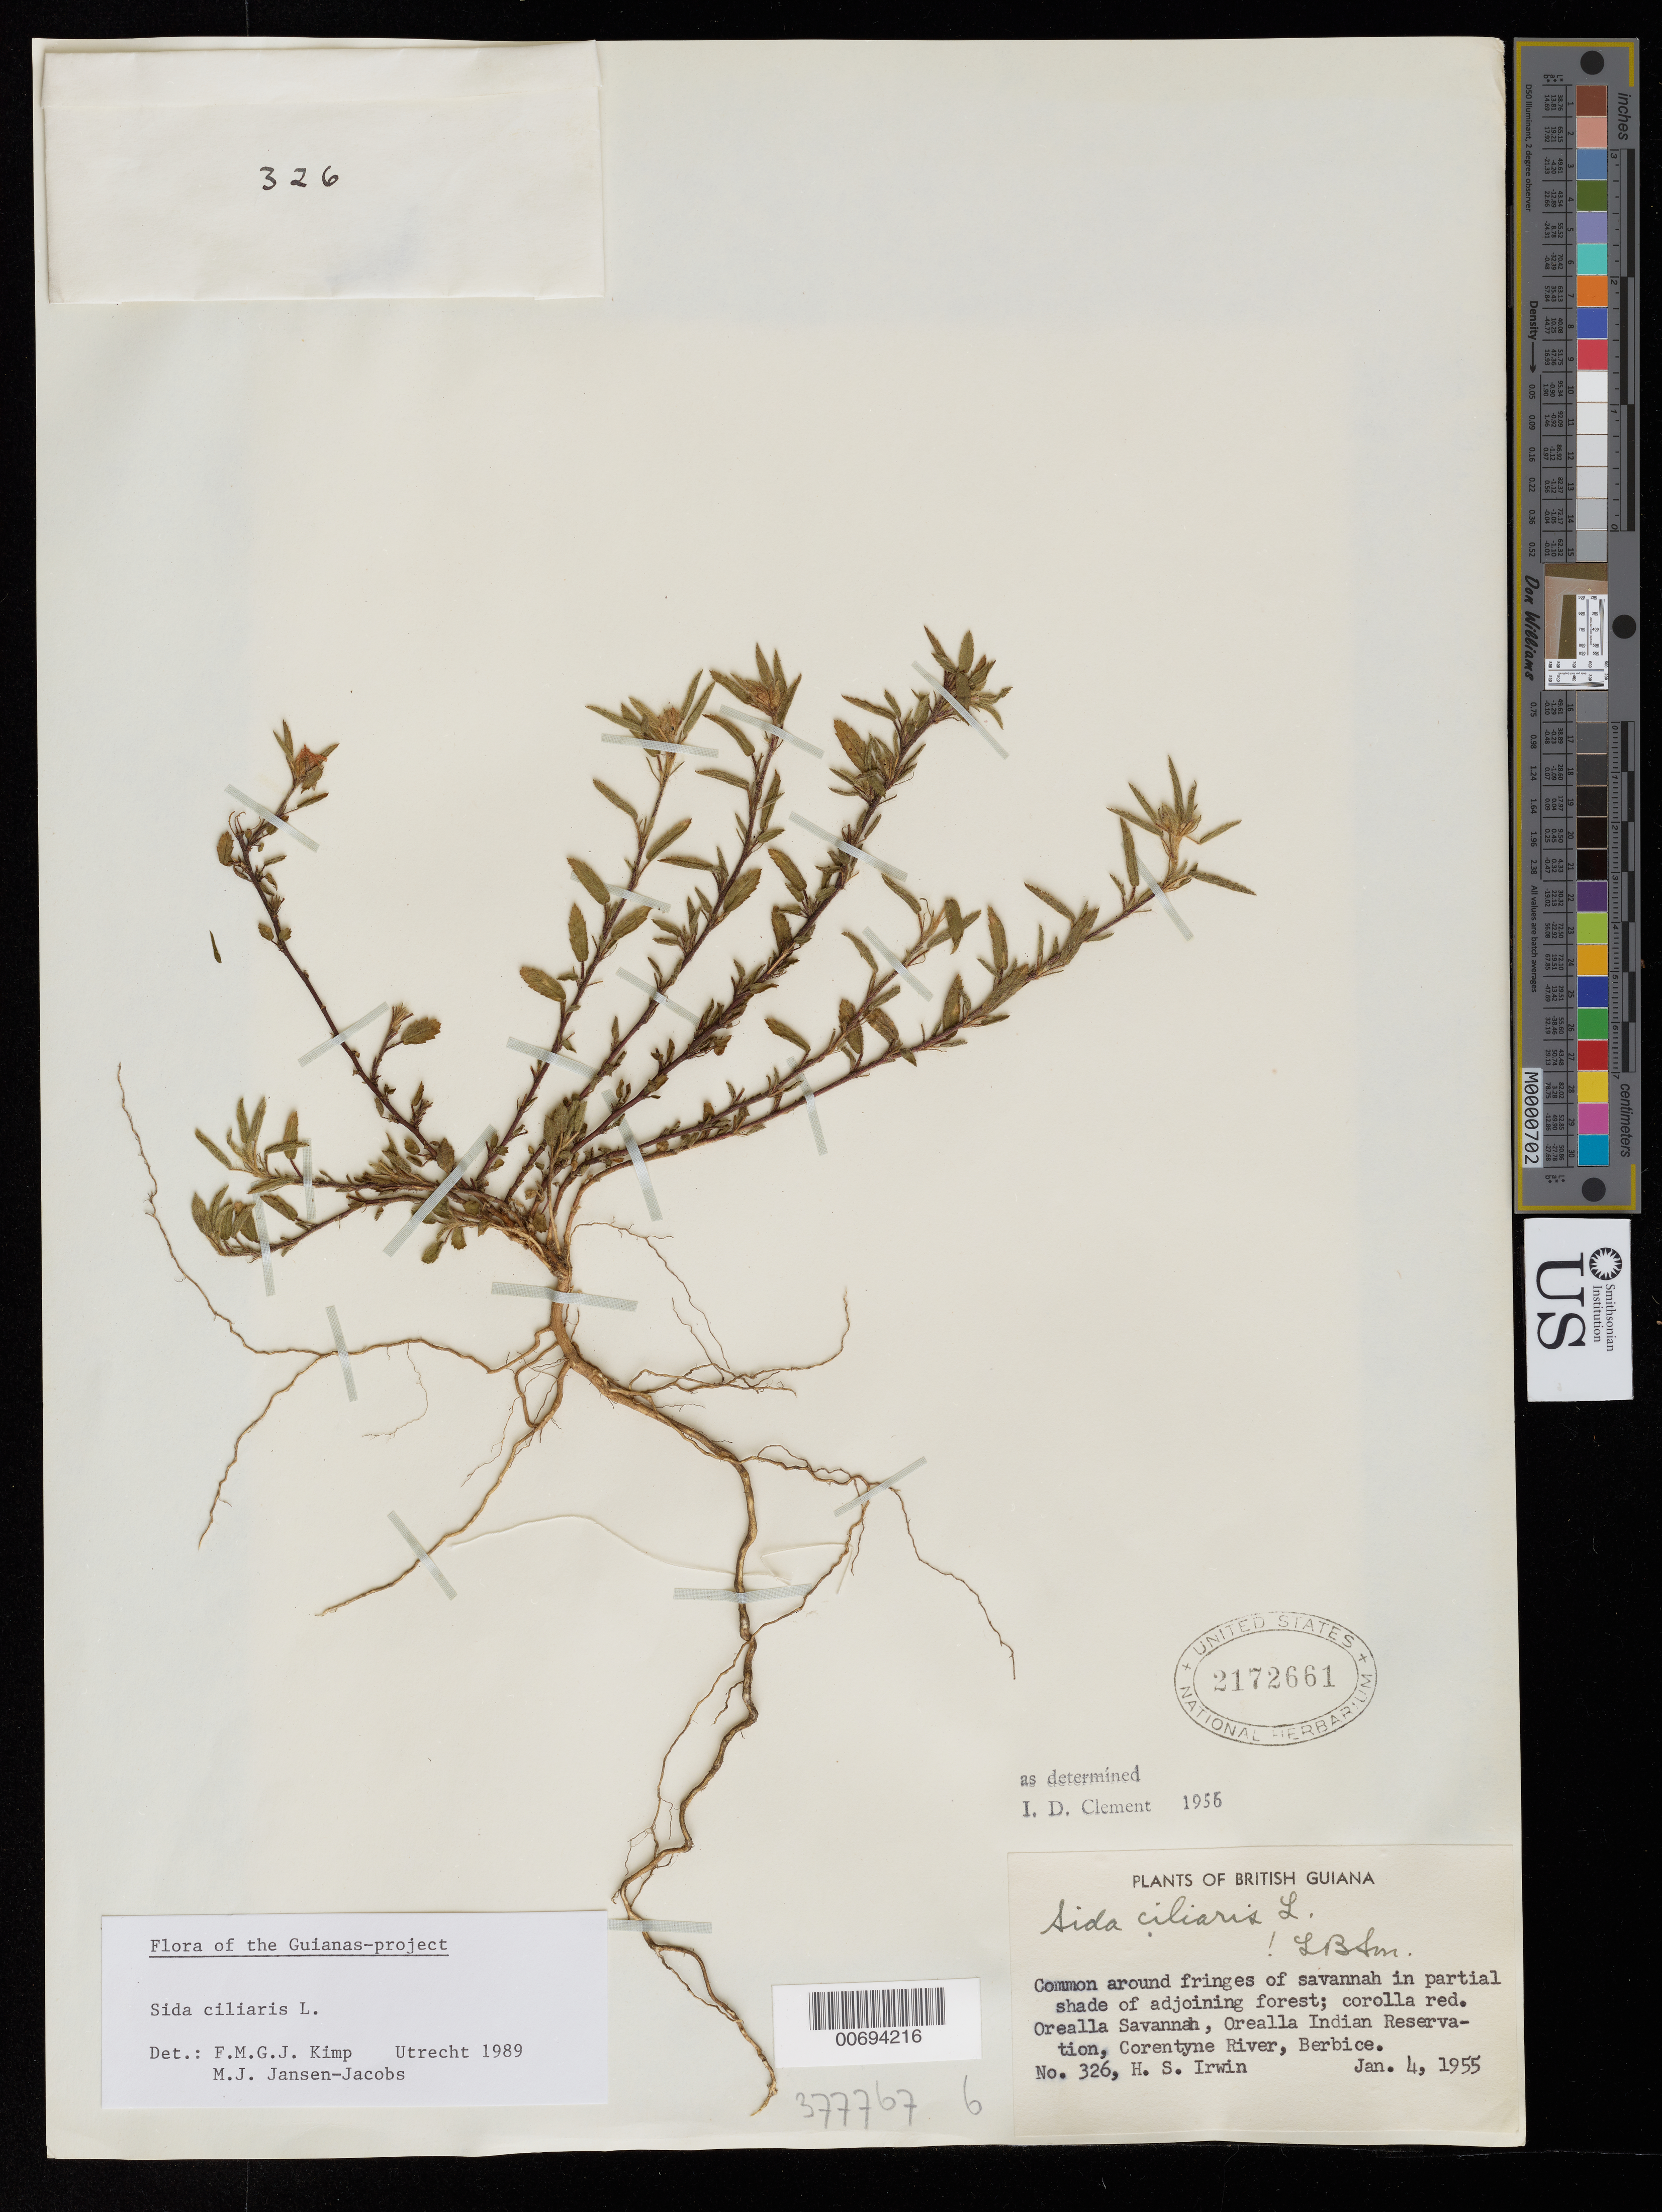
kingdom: Plantae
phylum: Tracheophyta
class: Magnoliopsida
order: Malvales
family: Malvaceae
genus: Sida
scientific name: Sida ciliaris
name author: L.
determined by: Kimp, F. M.; Jansen-Jacobs, M. J.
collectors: H. Irwin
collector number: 326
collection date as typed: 4-Jan-55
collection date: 1955-01-04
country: Guyana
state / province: E. Berbice-Corentyne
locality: Orealla Savanna, Orealla Indian Reservation, Corentyne River, Berbice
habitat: Fringes of savannah in partial shade of adjoining forest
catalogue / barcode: US 2172661